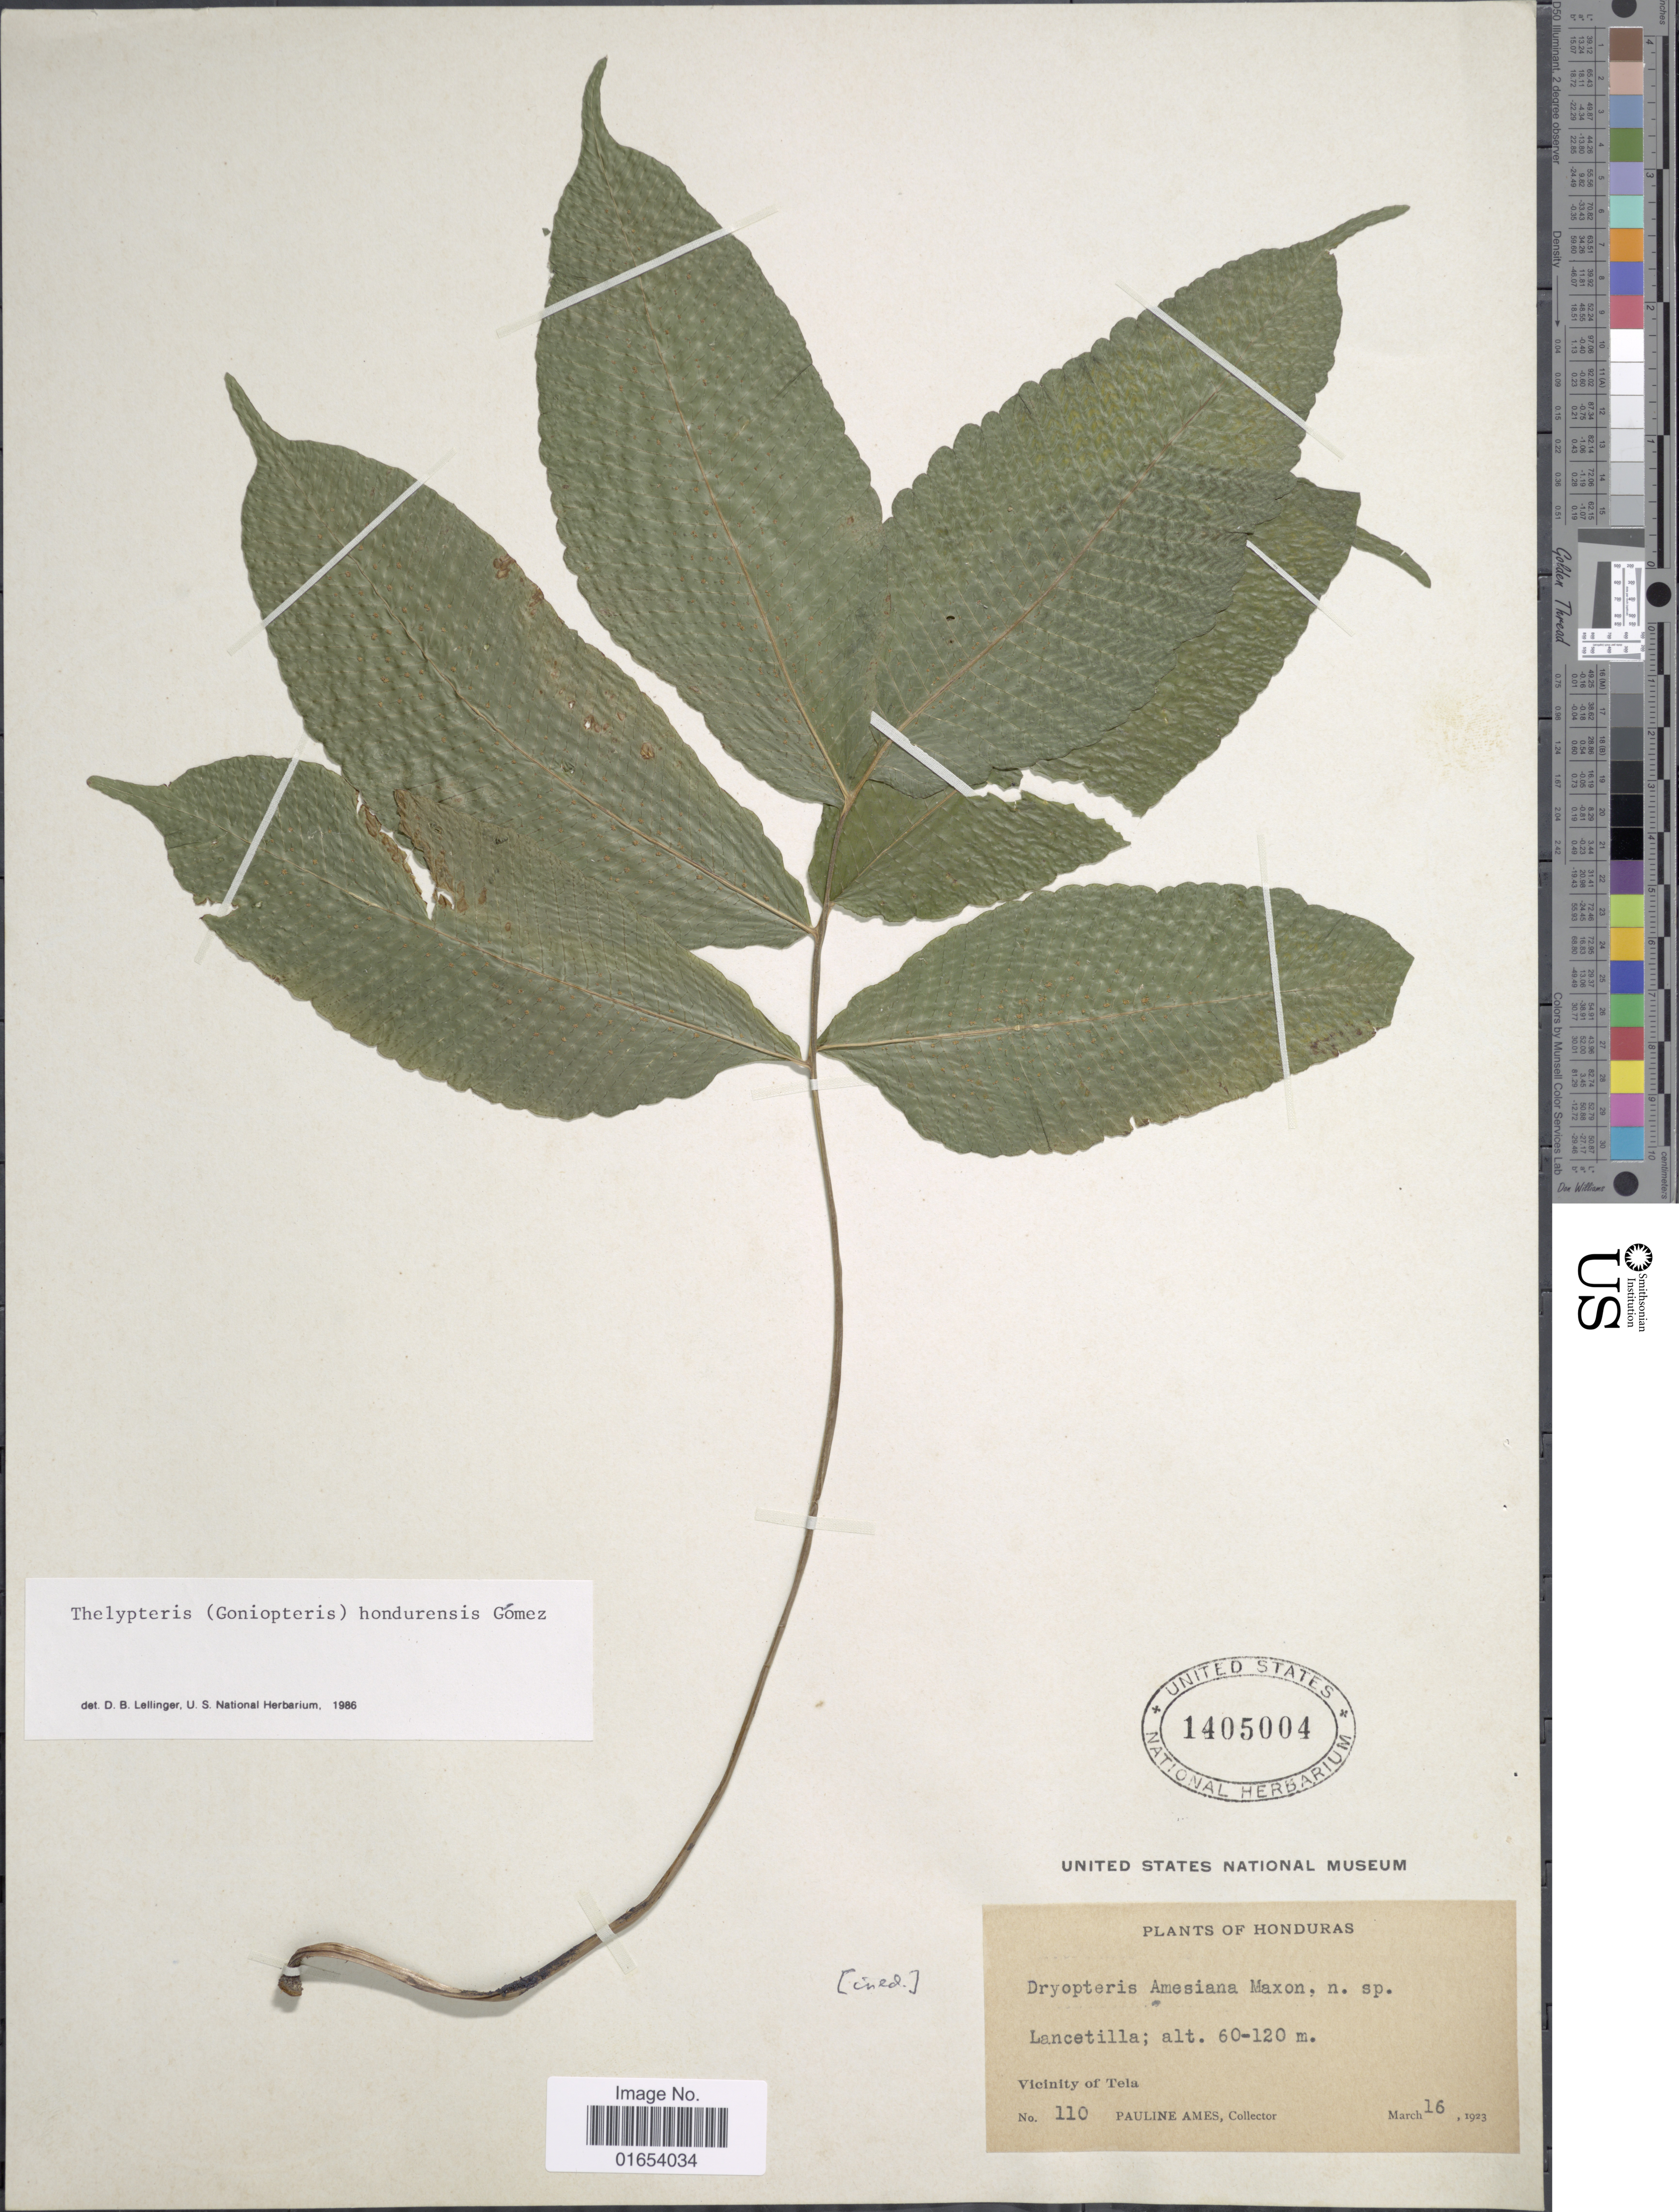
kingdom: Plantae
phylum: Tracheophyta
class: Polypodiopsida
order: Polypodiales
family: Thelypteridaceae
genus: Goniopteris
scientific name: Goniopteris hondurensis (L.D. Gómez) comb. nov., ined 2015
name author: (L.D. Gómez)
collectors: P. Ames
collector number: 110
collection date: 1923-03-16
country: Honduras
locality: Honduras, Lancetilla, vicinity of Tela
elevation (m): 60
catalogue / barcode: US 1405004